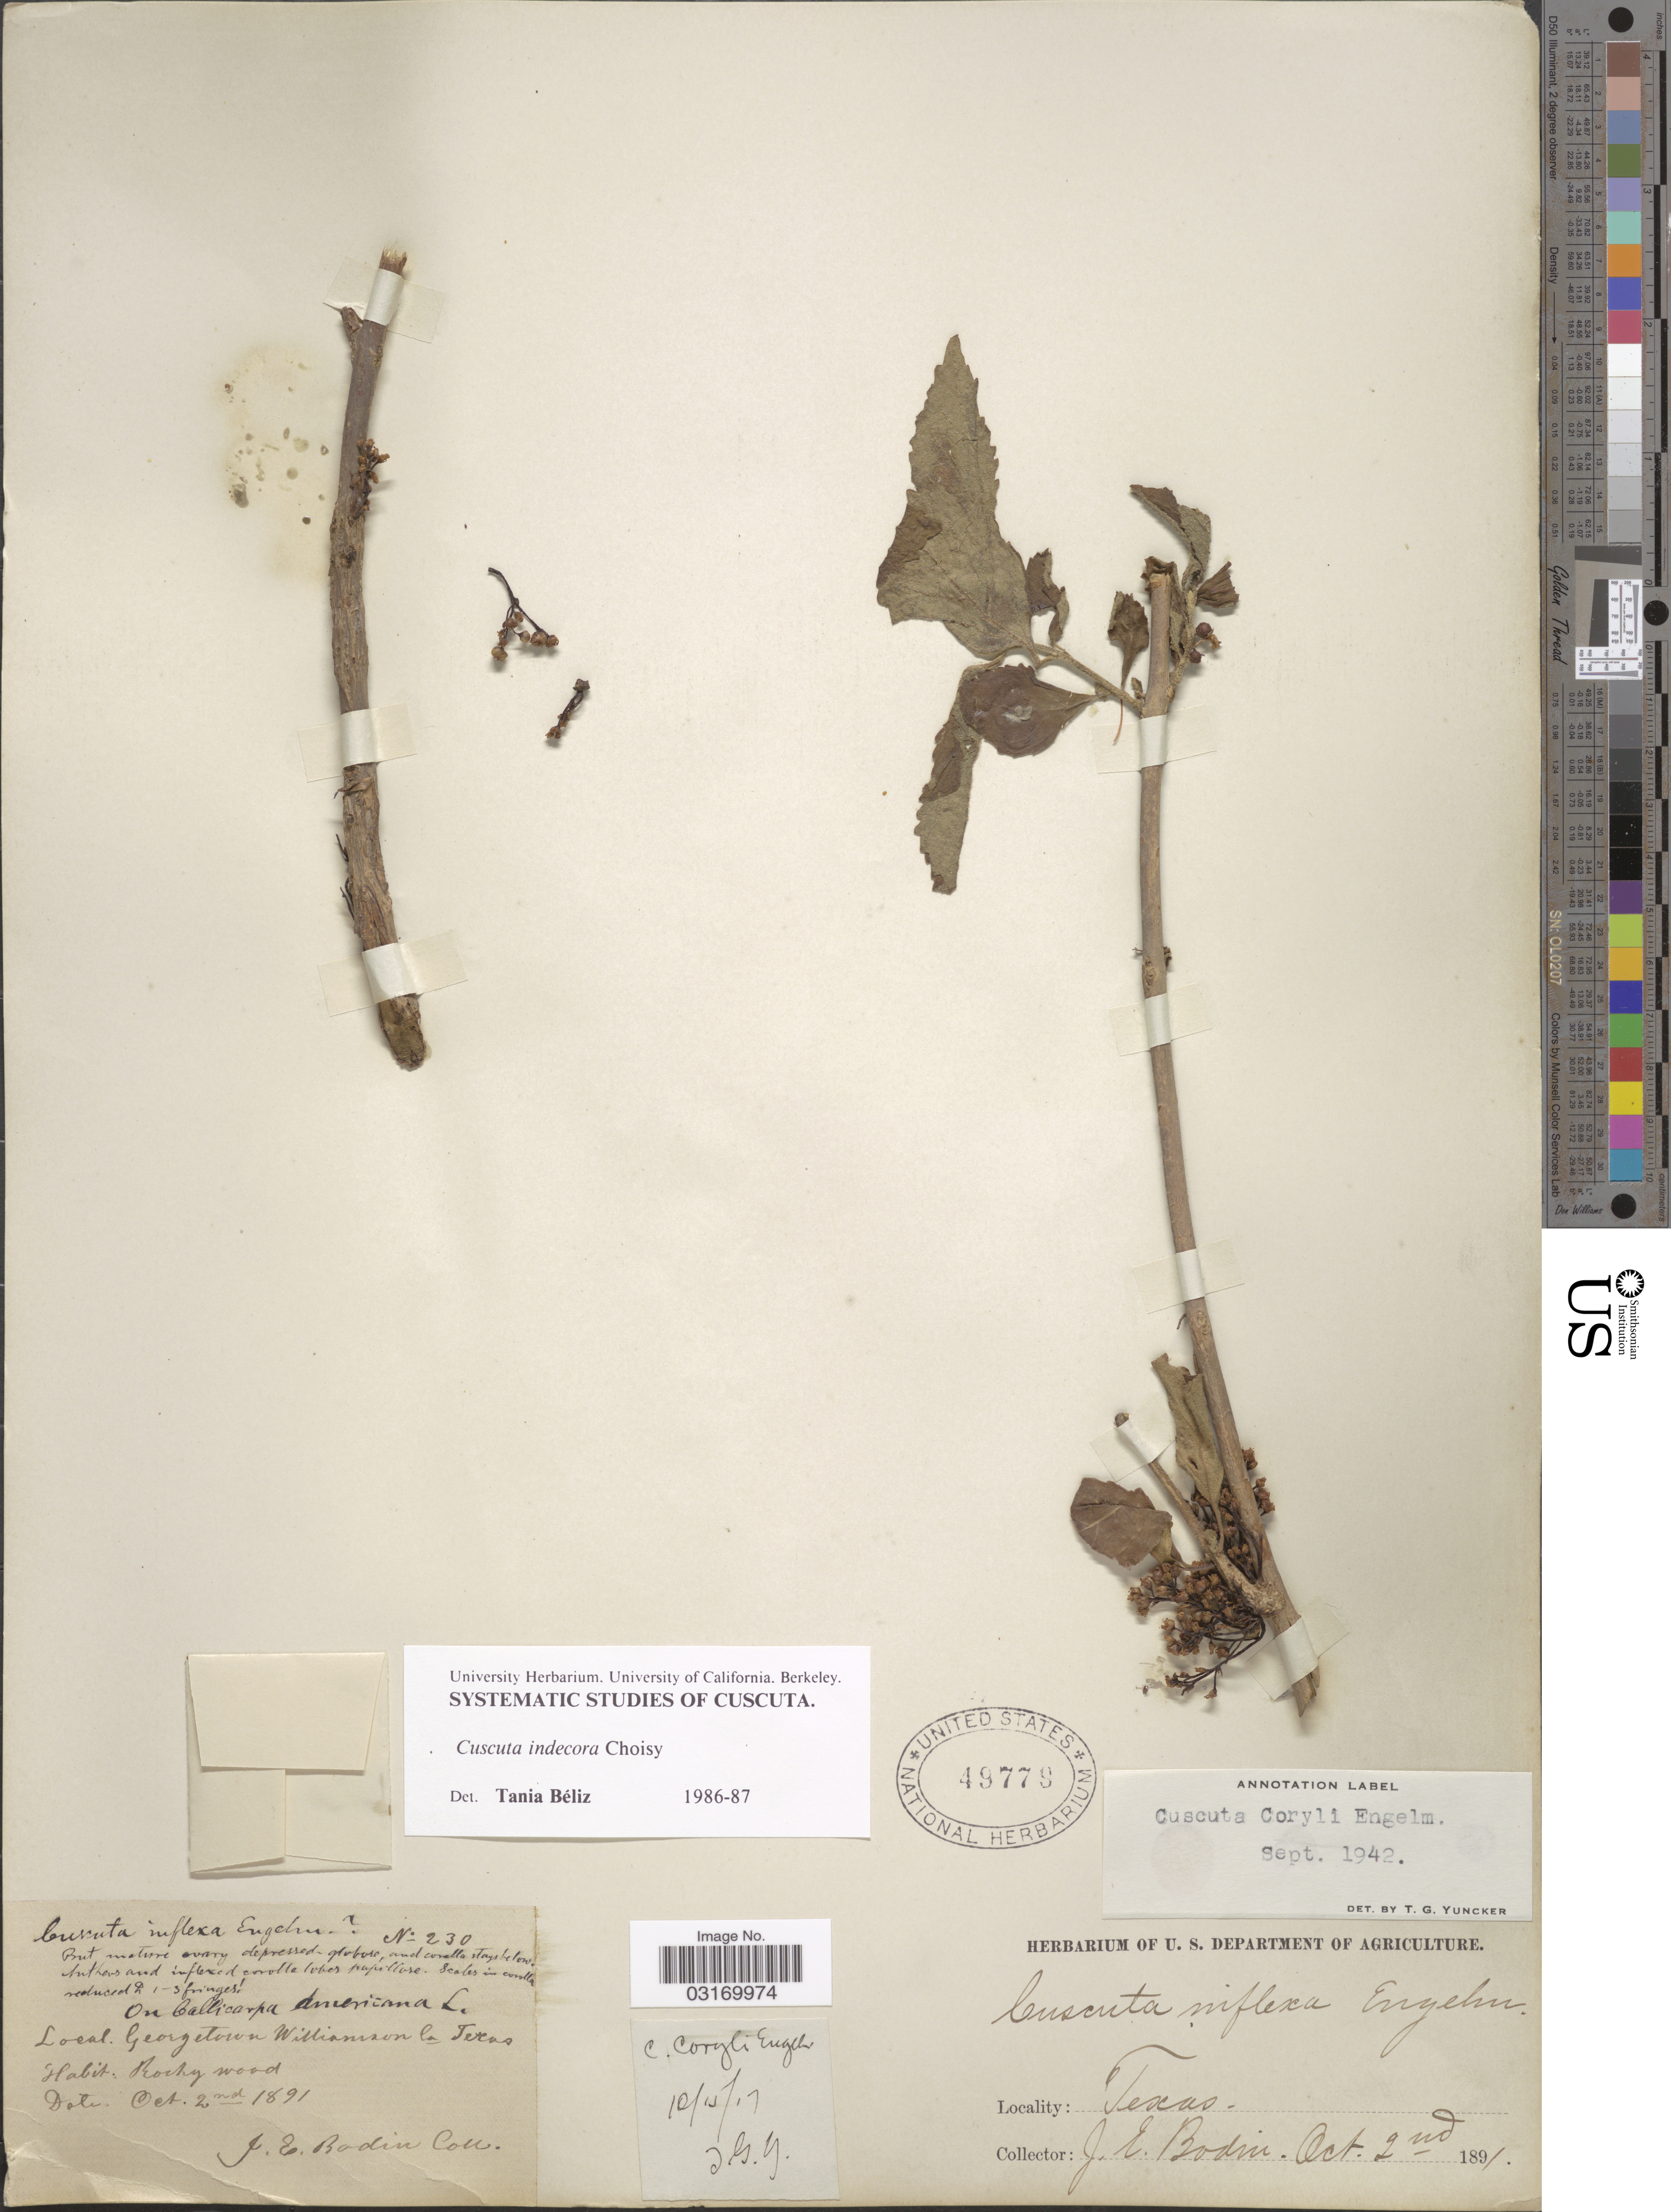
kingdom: Plantae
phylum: Tracheophyta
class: Magnoliopsida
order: Solanales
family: Convolvulaceae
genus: Cuscuta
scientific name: Cuscuta indecora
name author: Choisy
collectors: J. E. Bodin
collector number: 230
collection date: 1891-10-02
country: United States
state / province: Texas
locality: Georgetown Williamson co.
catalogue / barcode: US 49779